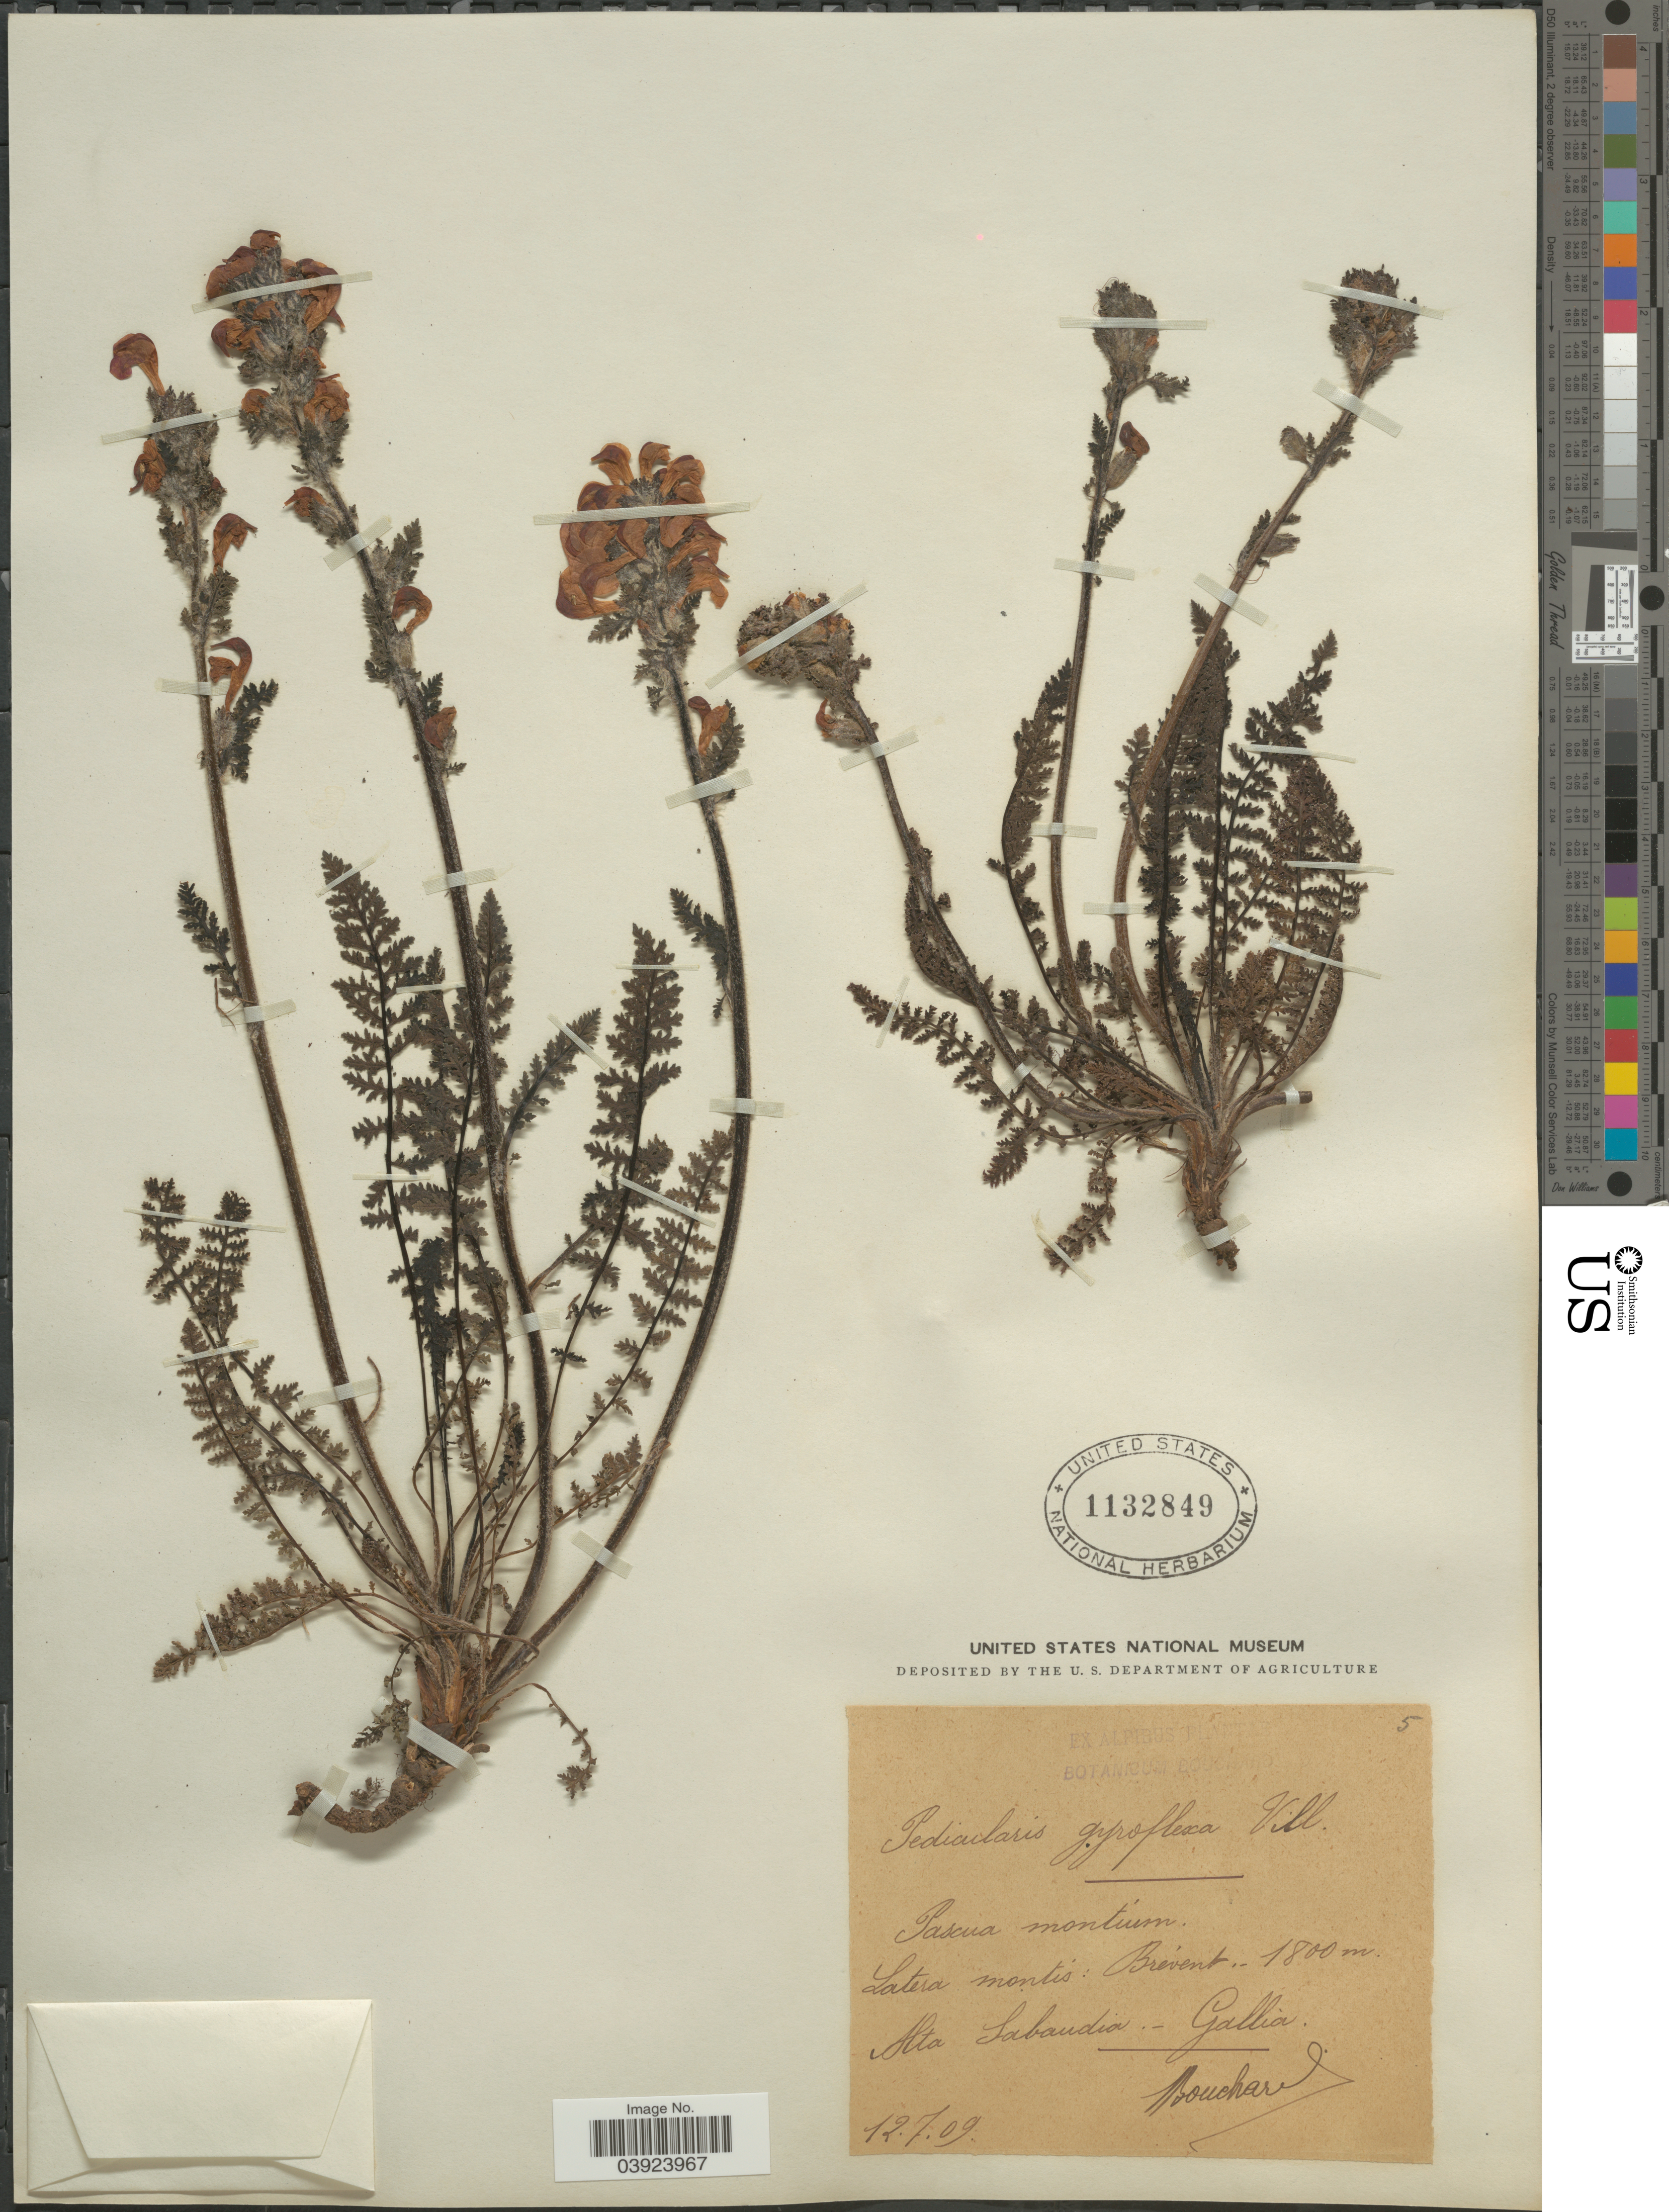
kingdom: Plantae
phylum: Tracheophyta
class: Magnoliopsida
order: Lamiales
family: Orobanchaceae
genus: Pedicularis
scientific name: Pedicularis gyroflexa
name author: Vill.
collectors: -. Bouchard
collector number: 5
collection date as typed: Transcribed d/m/y: 12/7/9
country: France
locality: Alta Sabaudia - Gallia.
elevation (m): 1800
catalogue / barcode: US 1132849